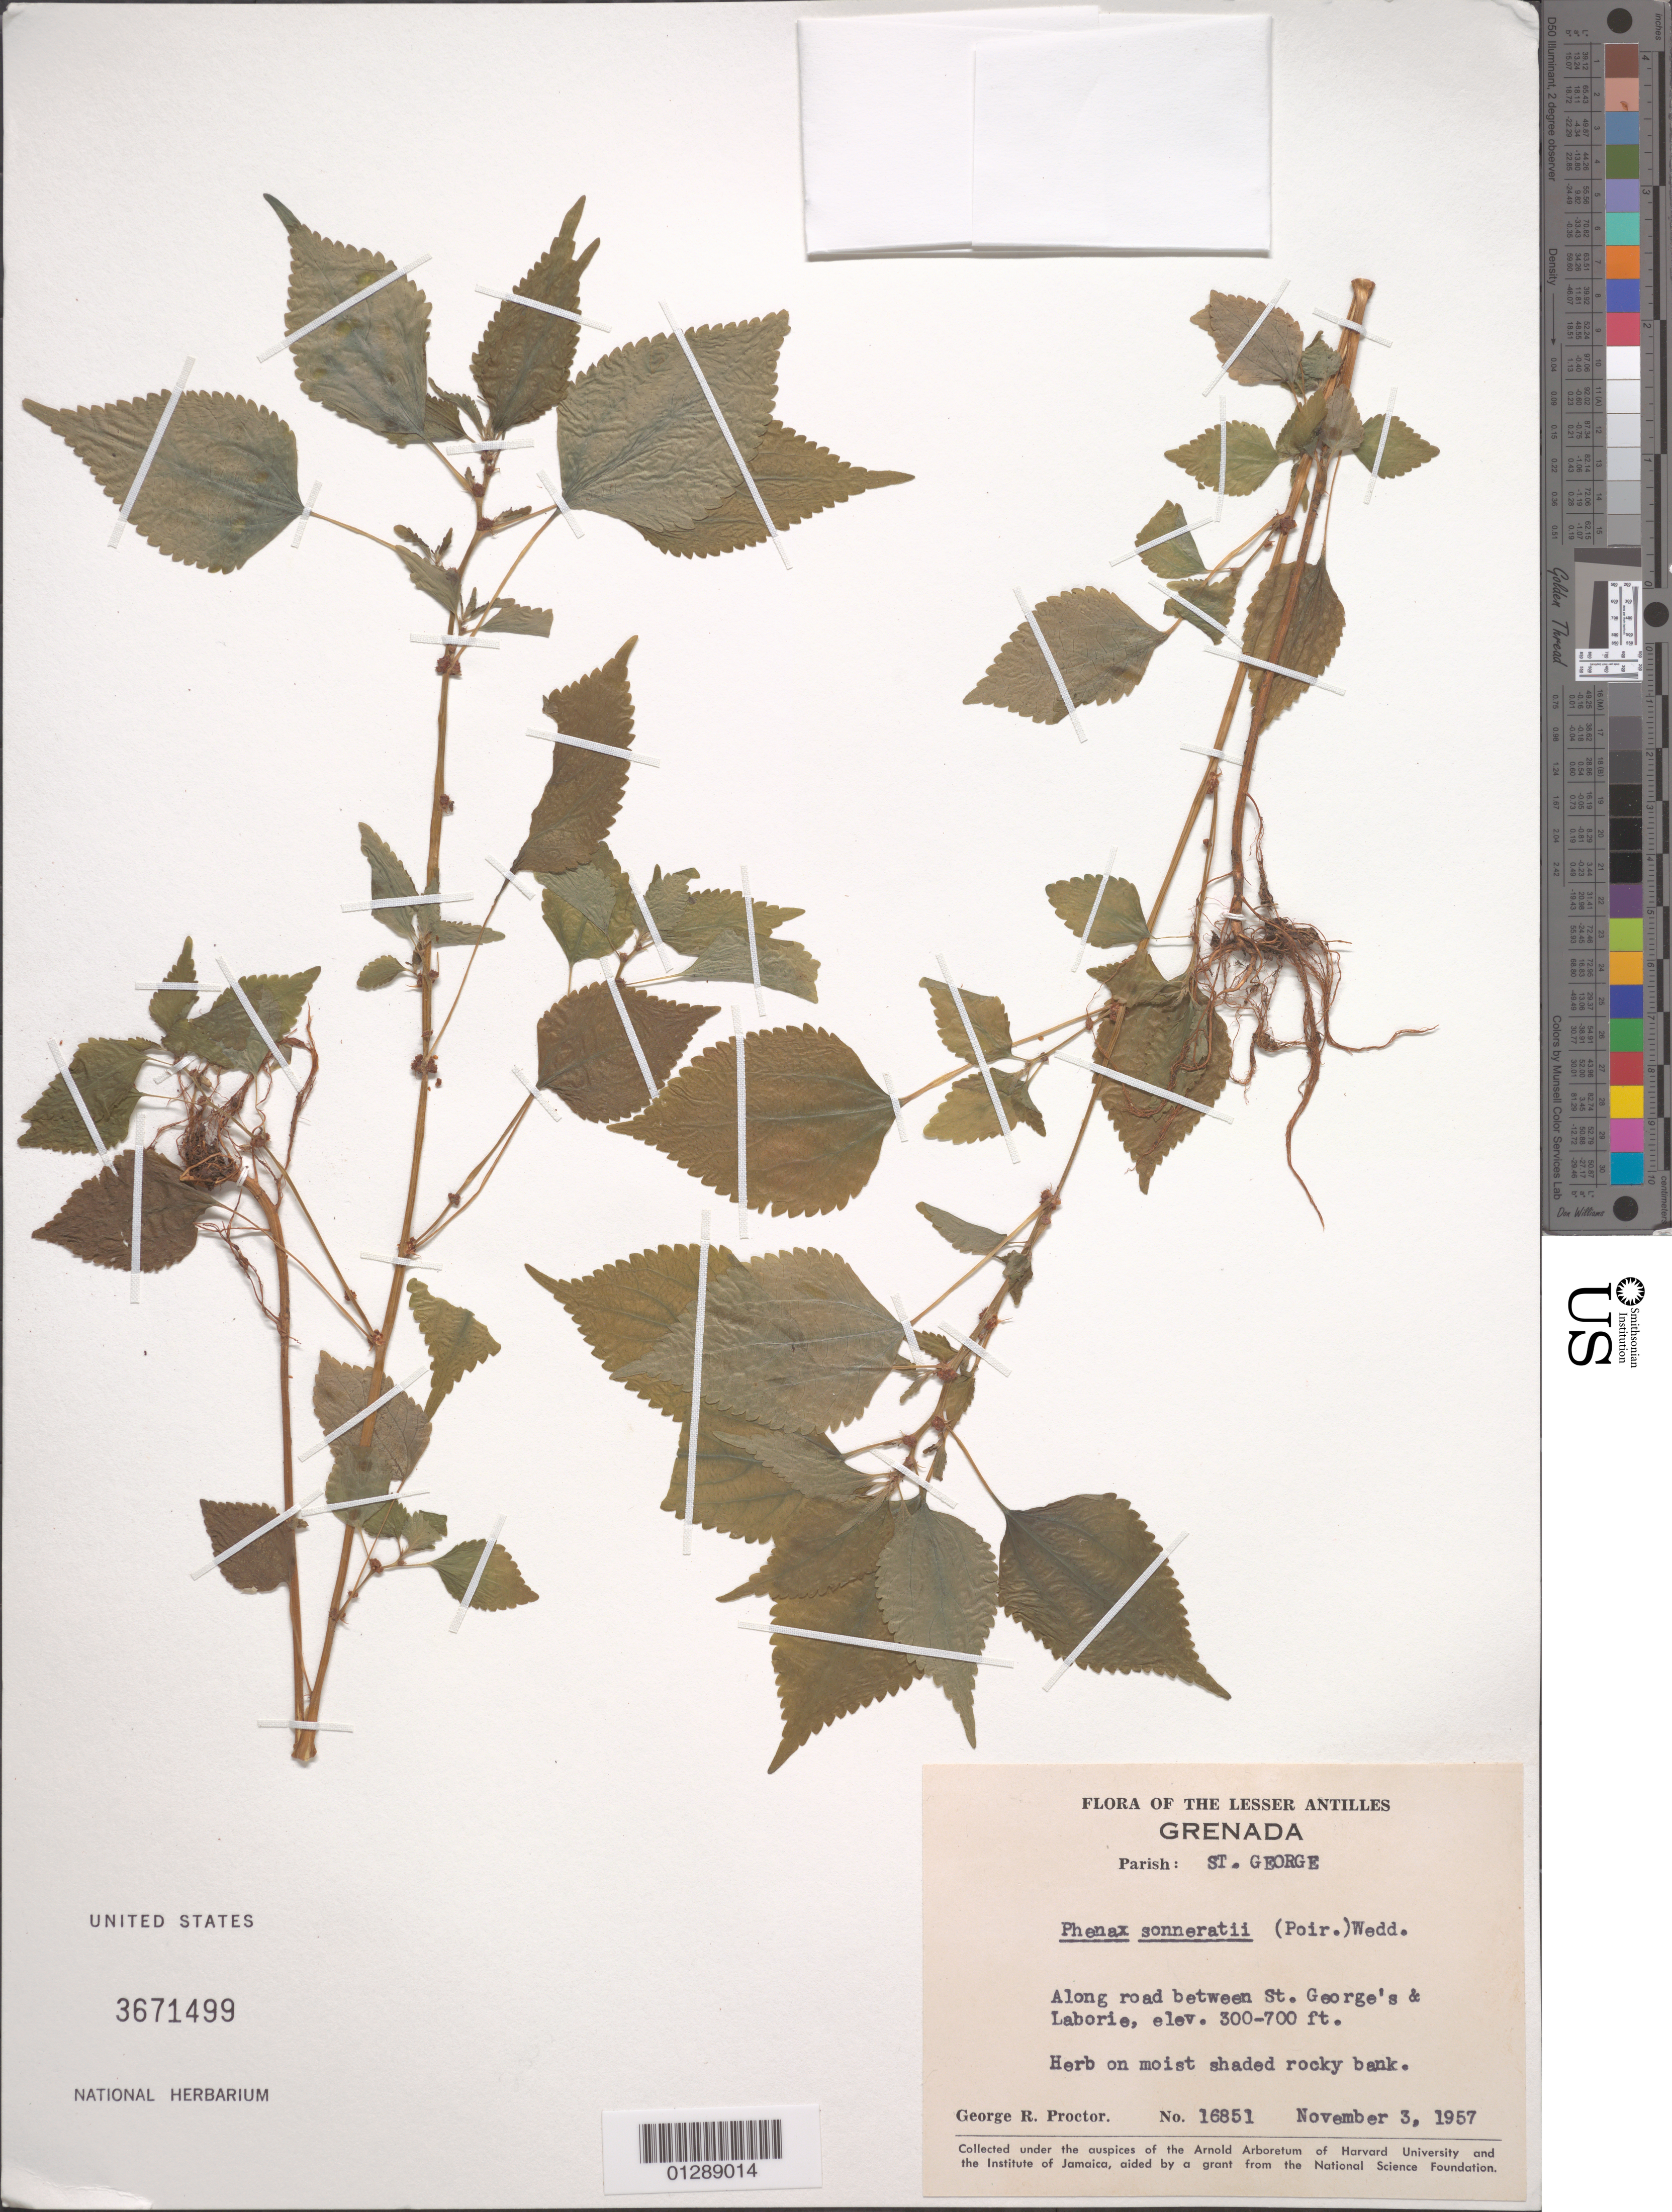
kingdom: Plantae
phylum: Tracheophyta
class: Magnoliopsida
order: Rosales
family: Urticaceae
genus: Phenax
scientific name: Phenax sonneratii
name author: (Poir.) Wedd.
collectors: G. R. Proctor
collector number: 16851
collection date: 1957-11-03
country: Grenada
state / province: Saint George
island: Grenada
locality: Road between St. George's and Laborie.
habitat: On moist shaded rocky bank.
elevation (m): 91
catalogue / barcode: US 3671499